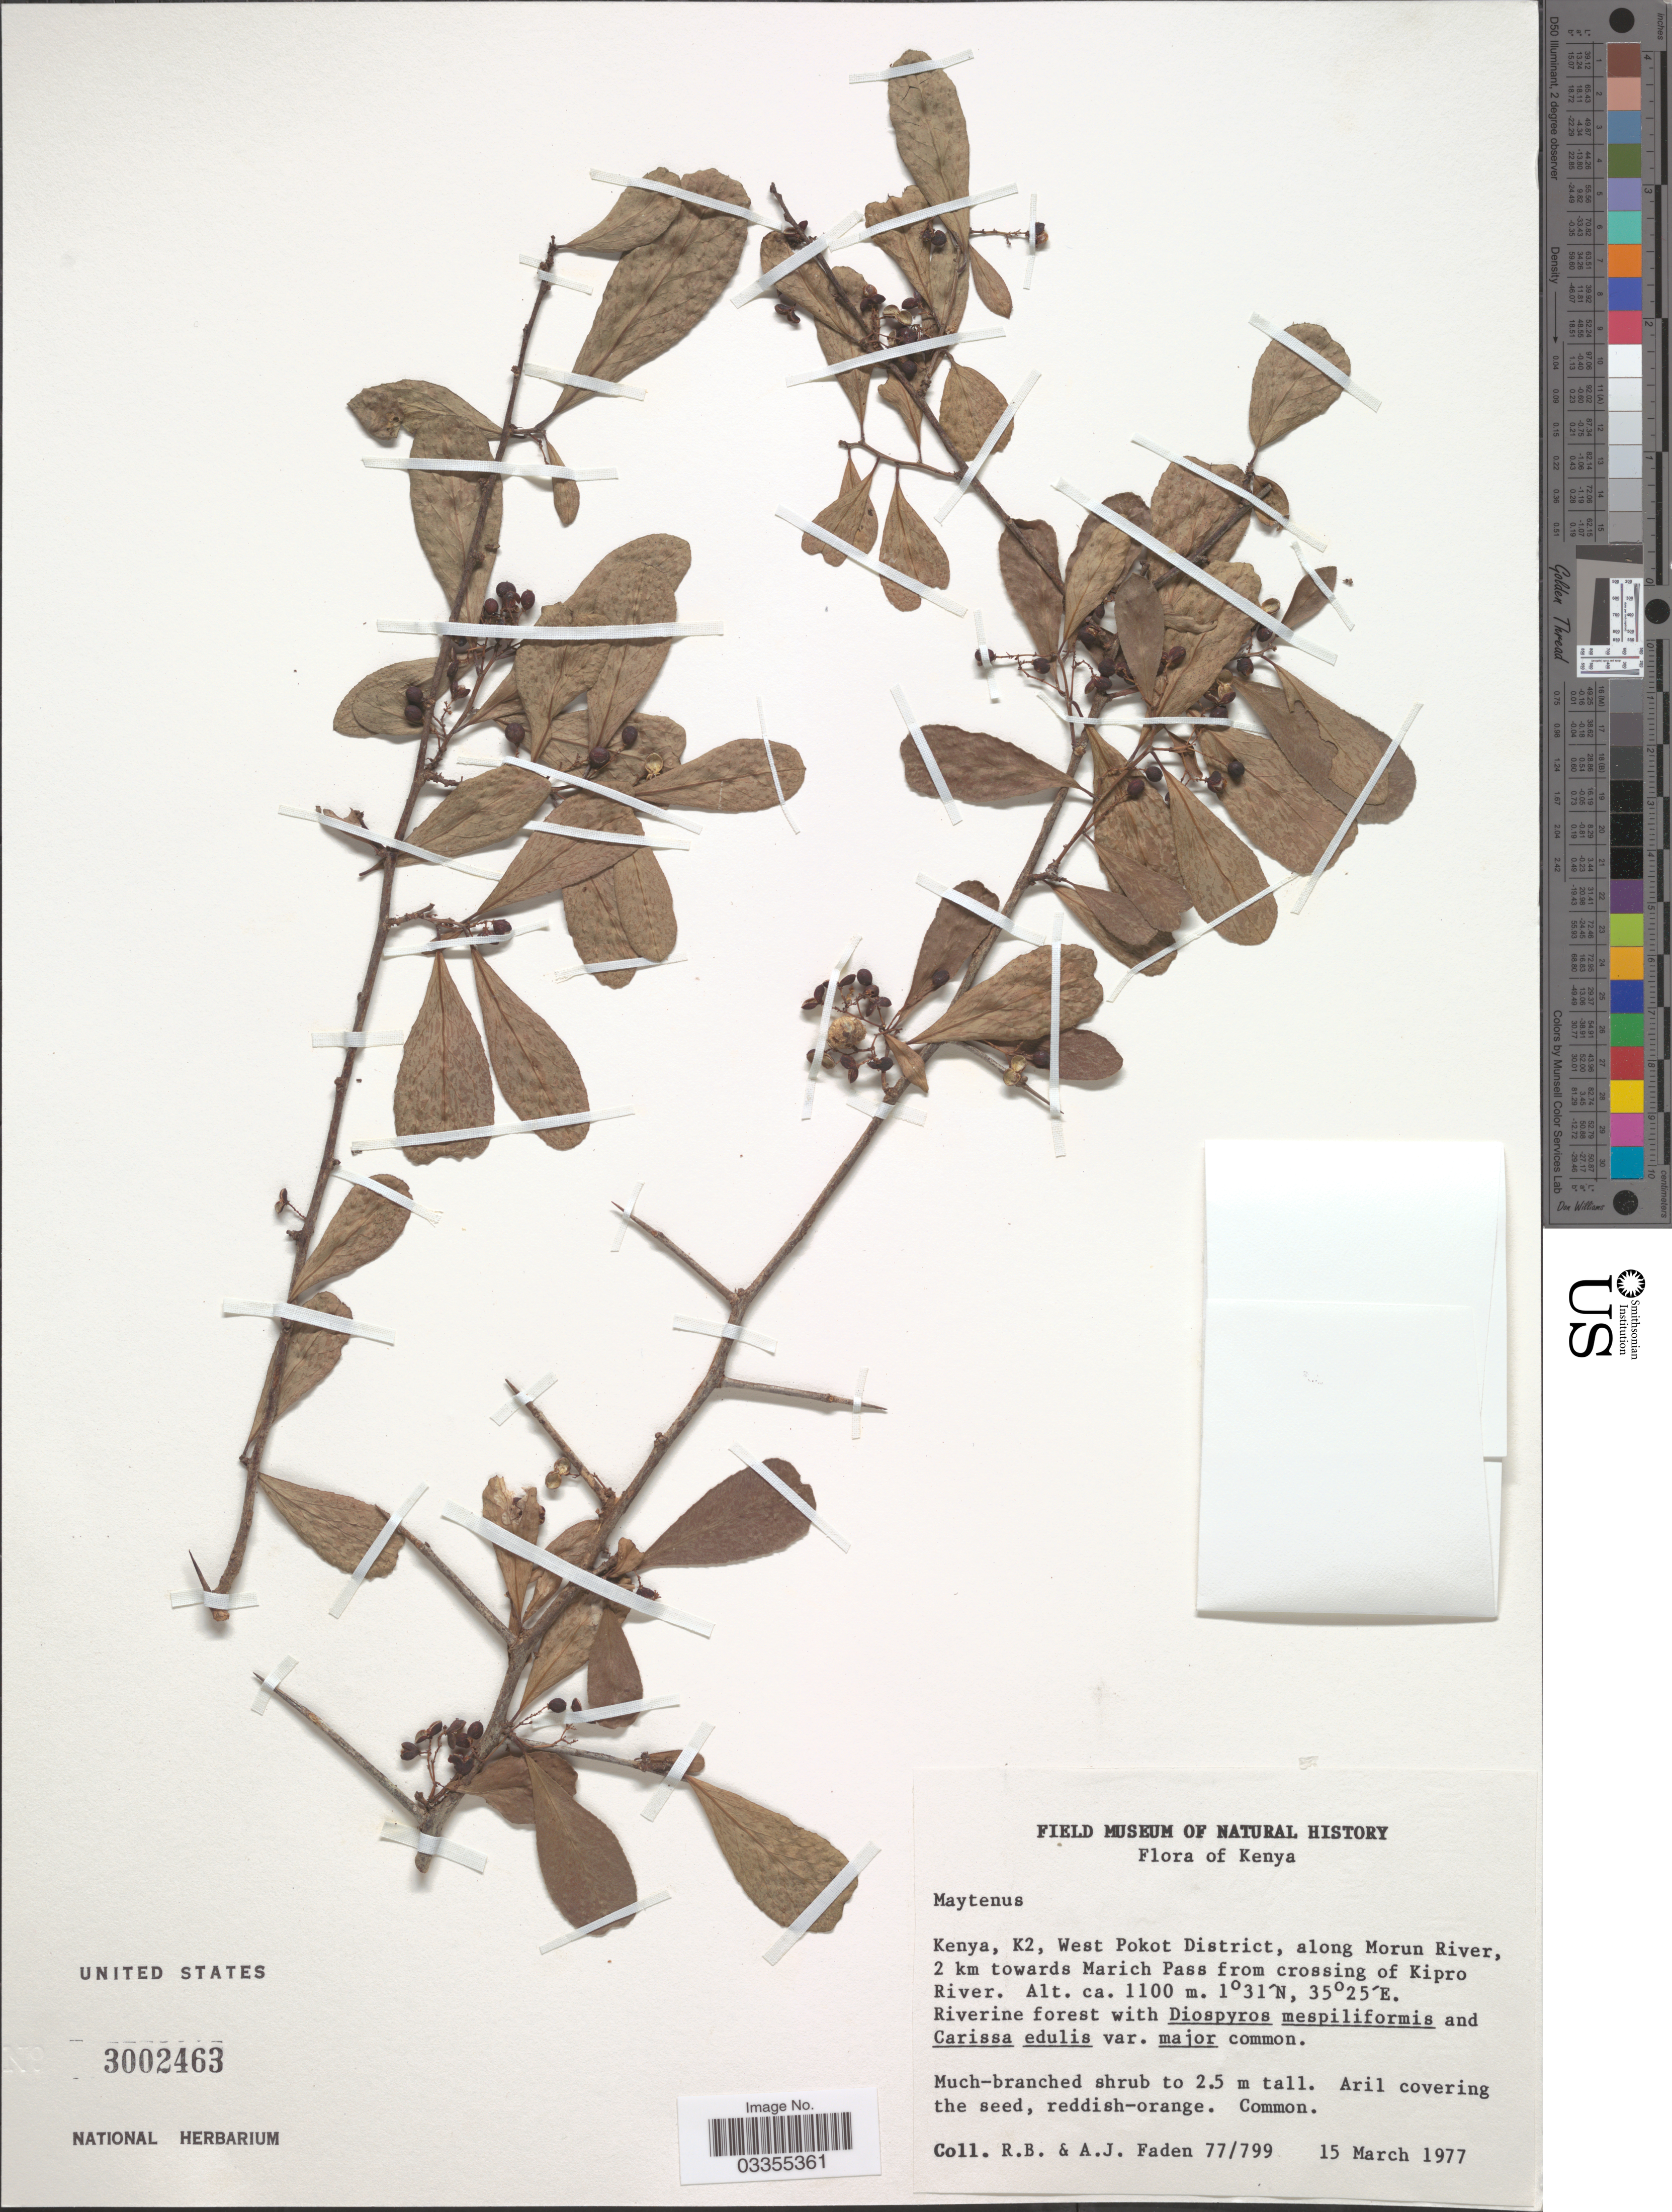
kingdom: Plantae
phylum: Tracheophyta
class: Magnoliopsida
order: Celastrales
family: Celastraceae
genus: Maytenus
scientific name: Maytenus sp.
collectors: R. B. Faden & A. J. Faden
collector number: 77/799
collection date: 1977-03-15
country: Kenya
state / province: West Pokot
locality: K2, West Pokot District, along Morun River, 2 km towards Marich Pass from crossing odf Kipro River.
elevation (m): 1100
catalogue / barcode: US 3002463